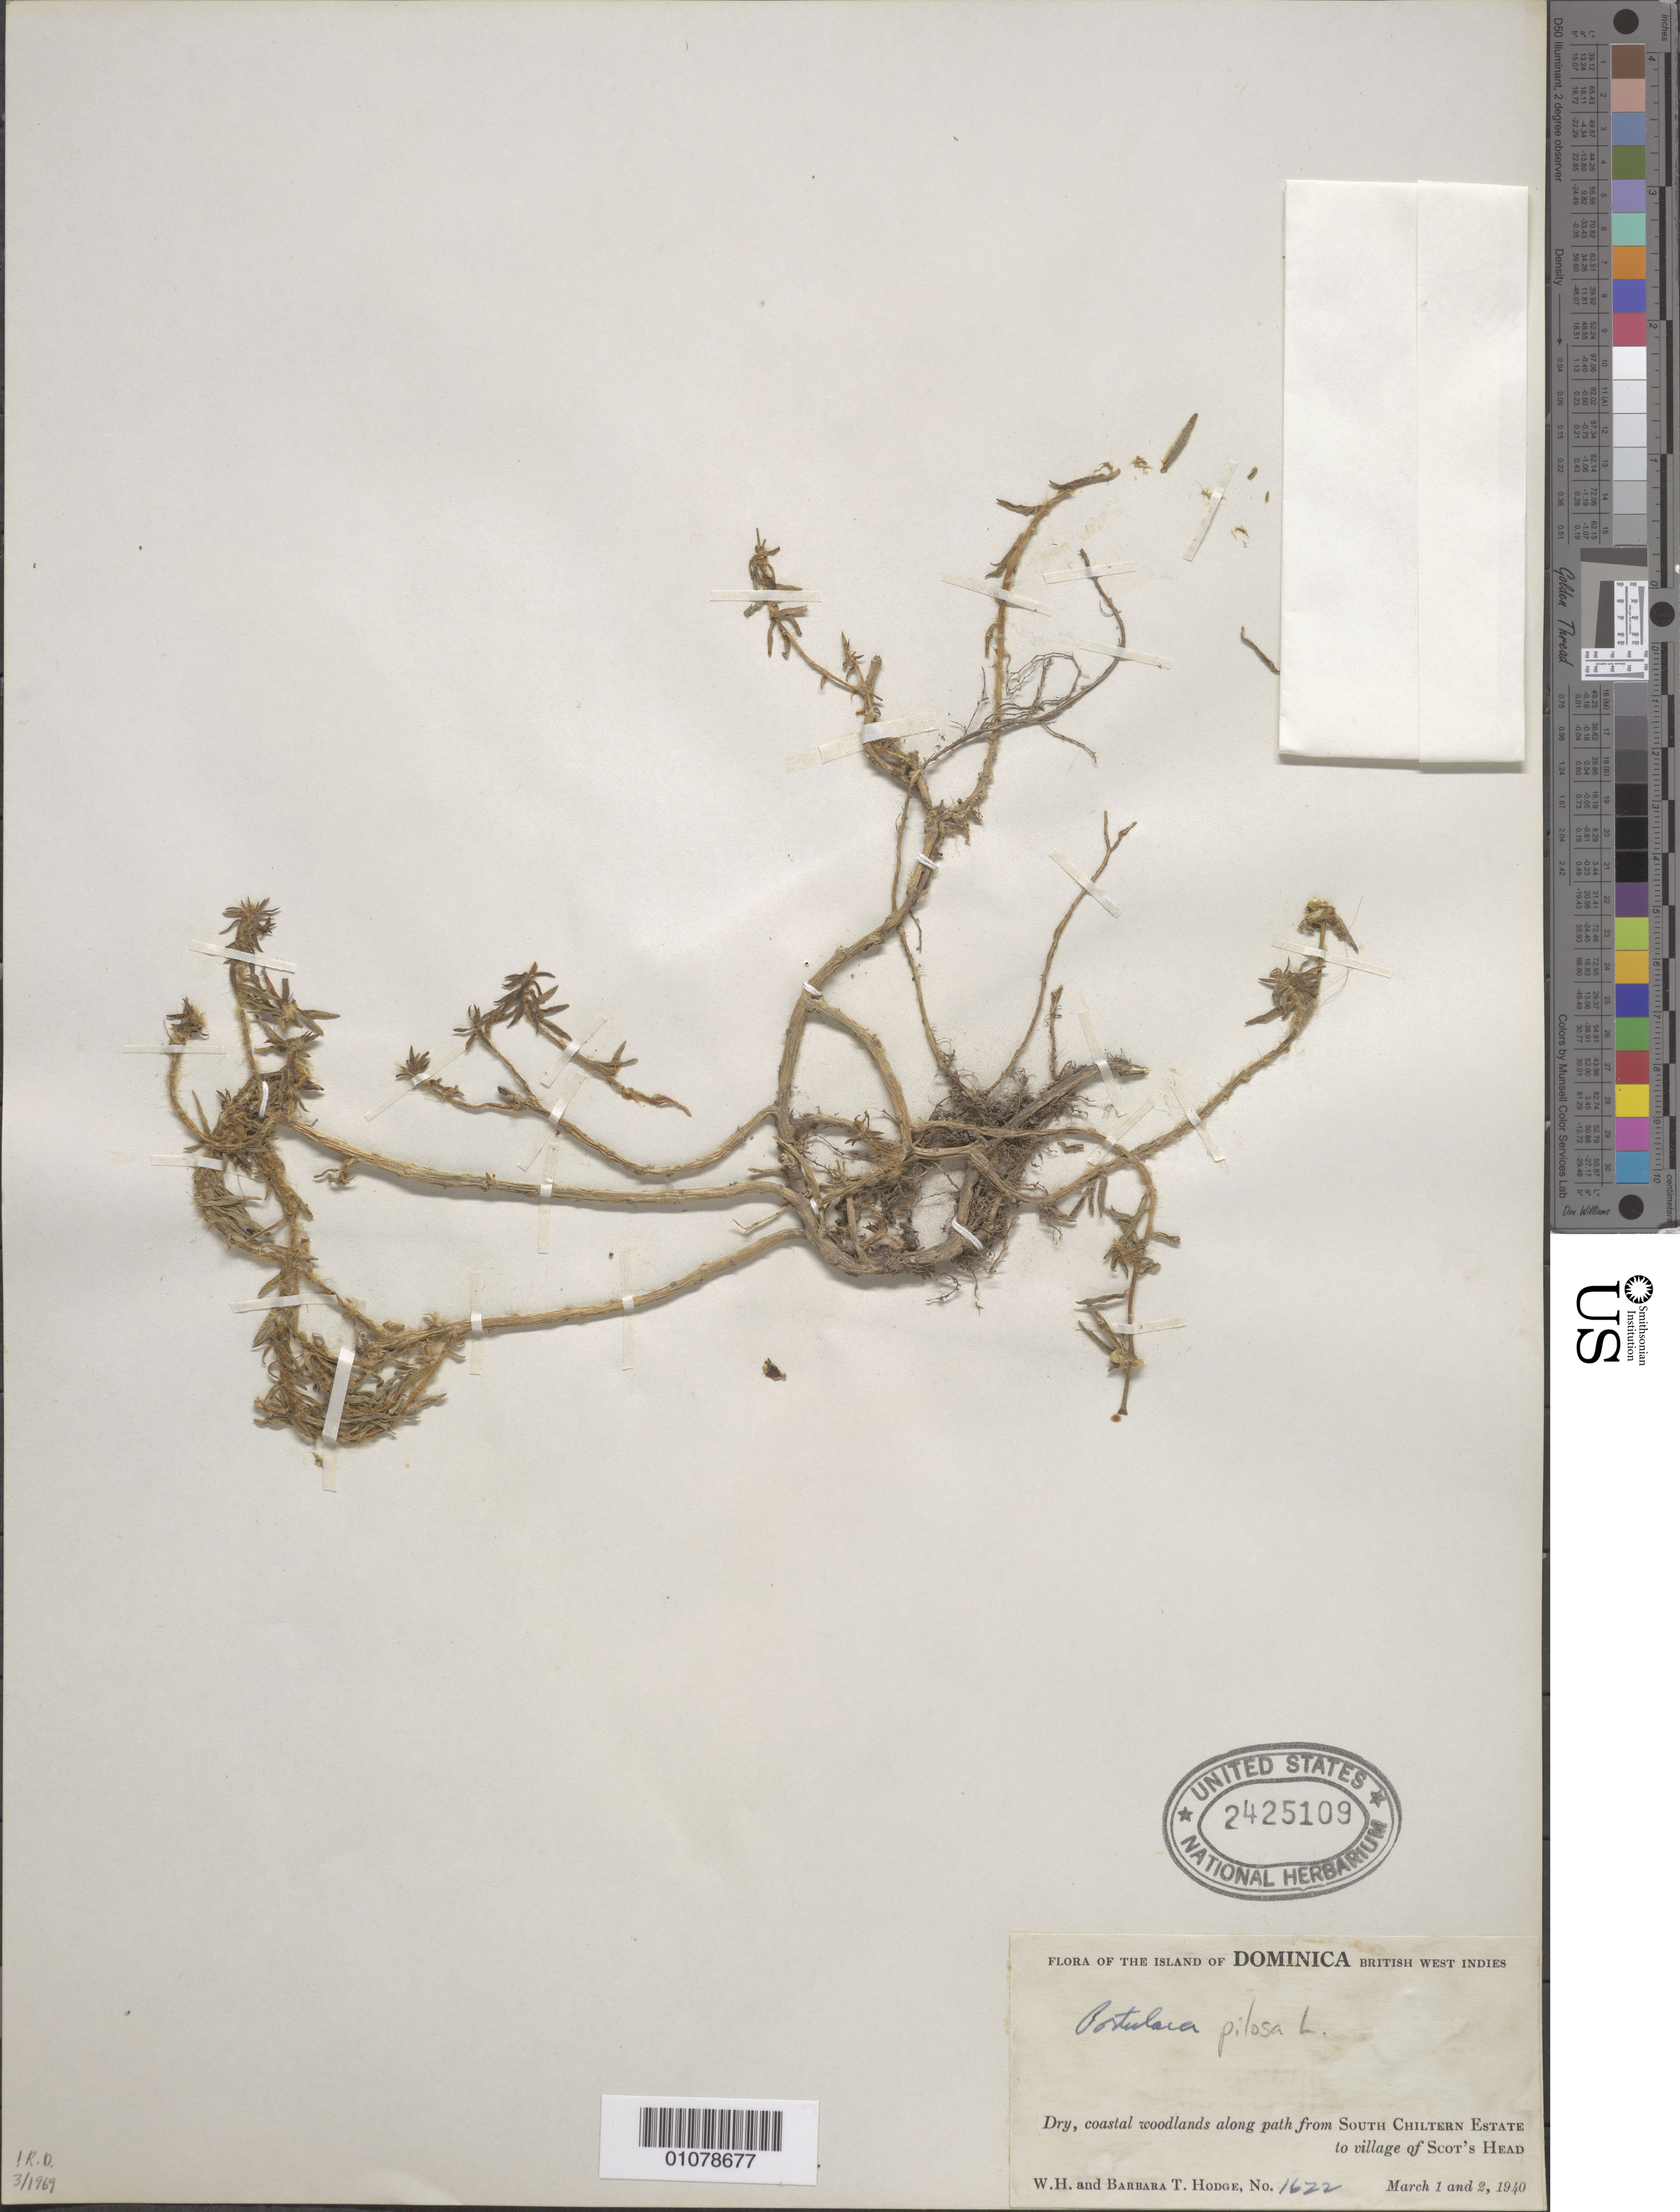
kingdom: Plantae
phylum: Tracheophyta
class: Magnoliopsida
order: Caryophyllales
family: Portulacaceae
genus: Portulaca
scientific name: Portulaca pilosa f. pilosa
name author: L.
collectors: W. Hodge & B. Hodge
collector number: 1622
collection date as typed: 01 Mar 1940 and 02 Mar 1940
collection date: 1940-03-01,1940-03-02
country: Dominica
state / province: St. Mark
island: Dominica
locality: Along path from South Chiltern Estate to village of Scot's Head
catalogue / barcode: US 2425109